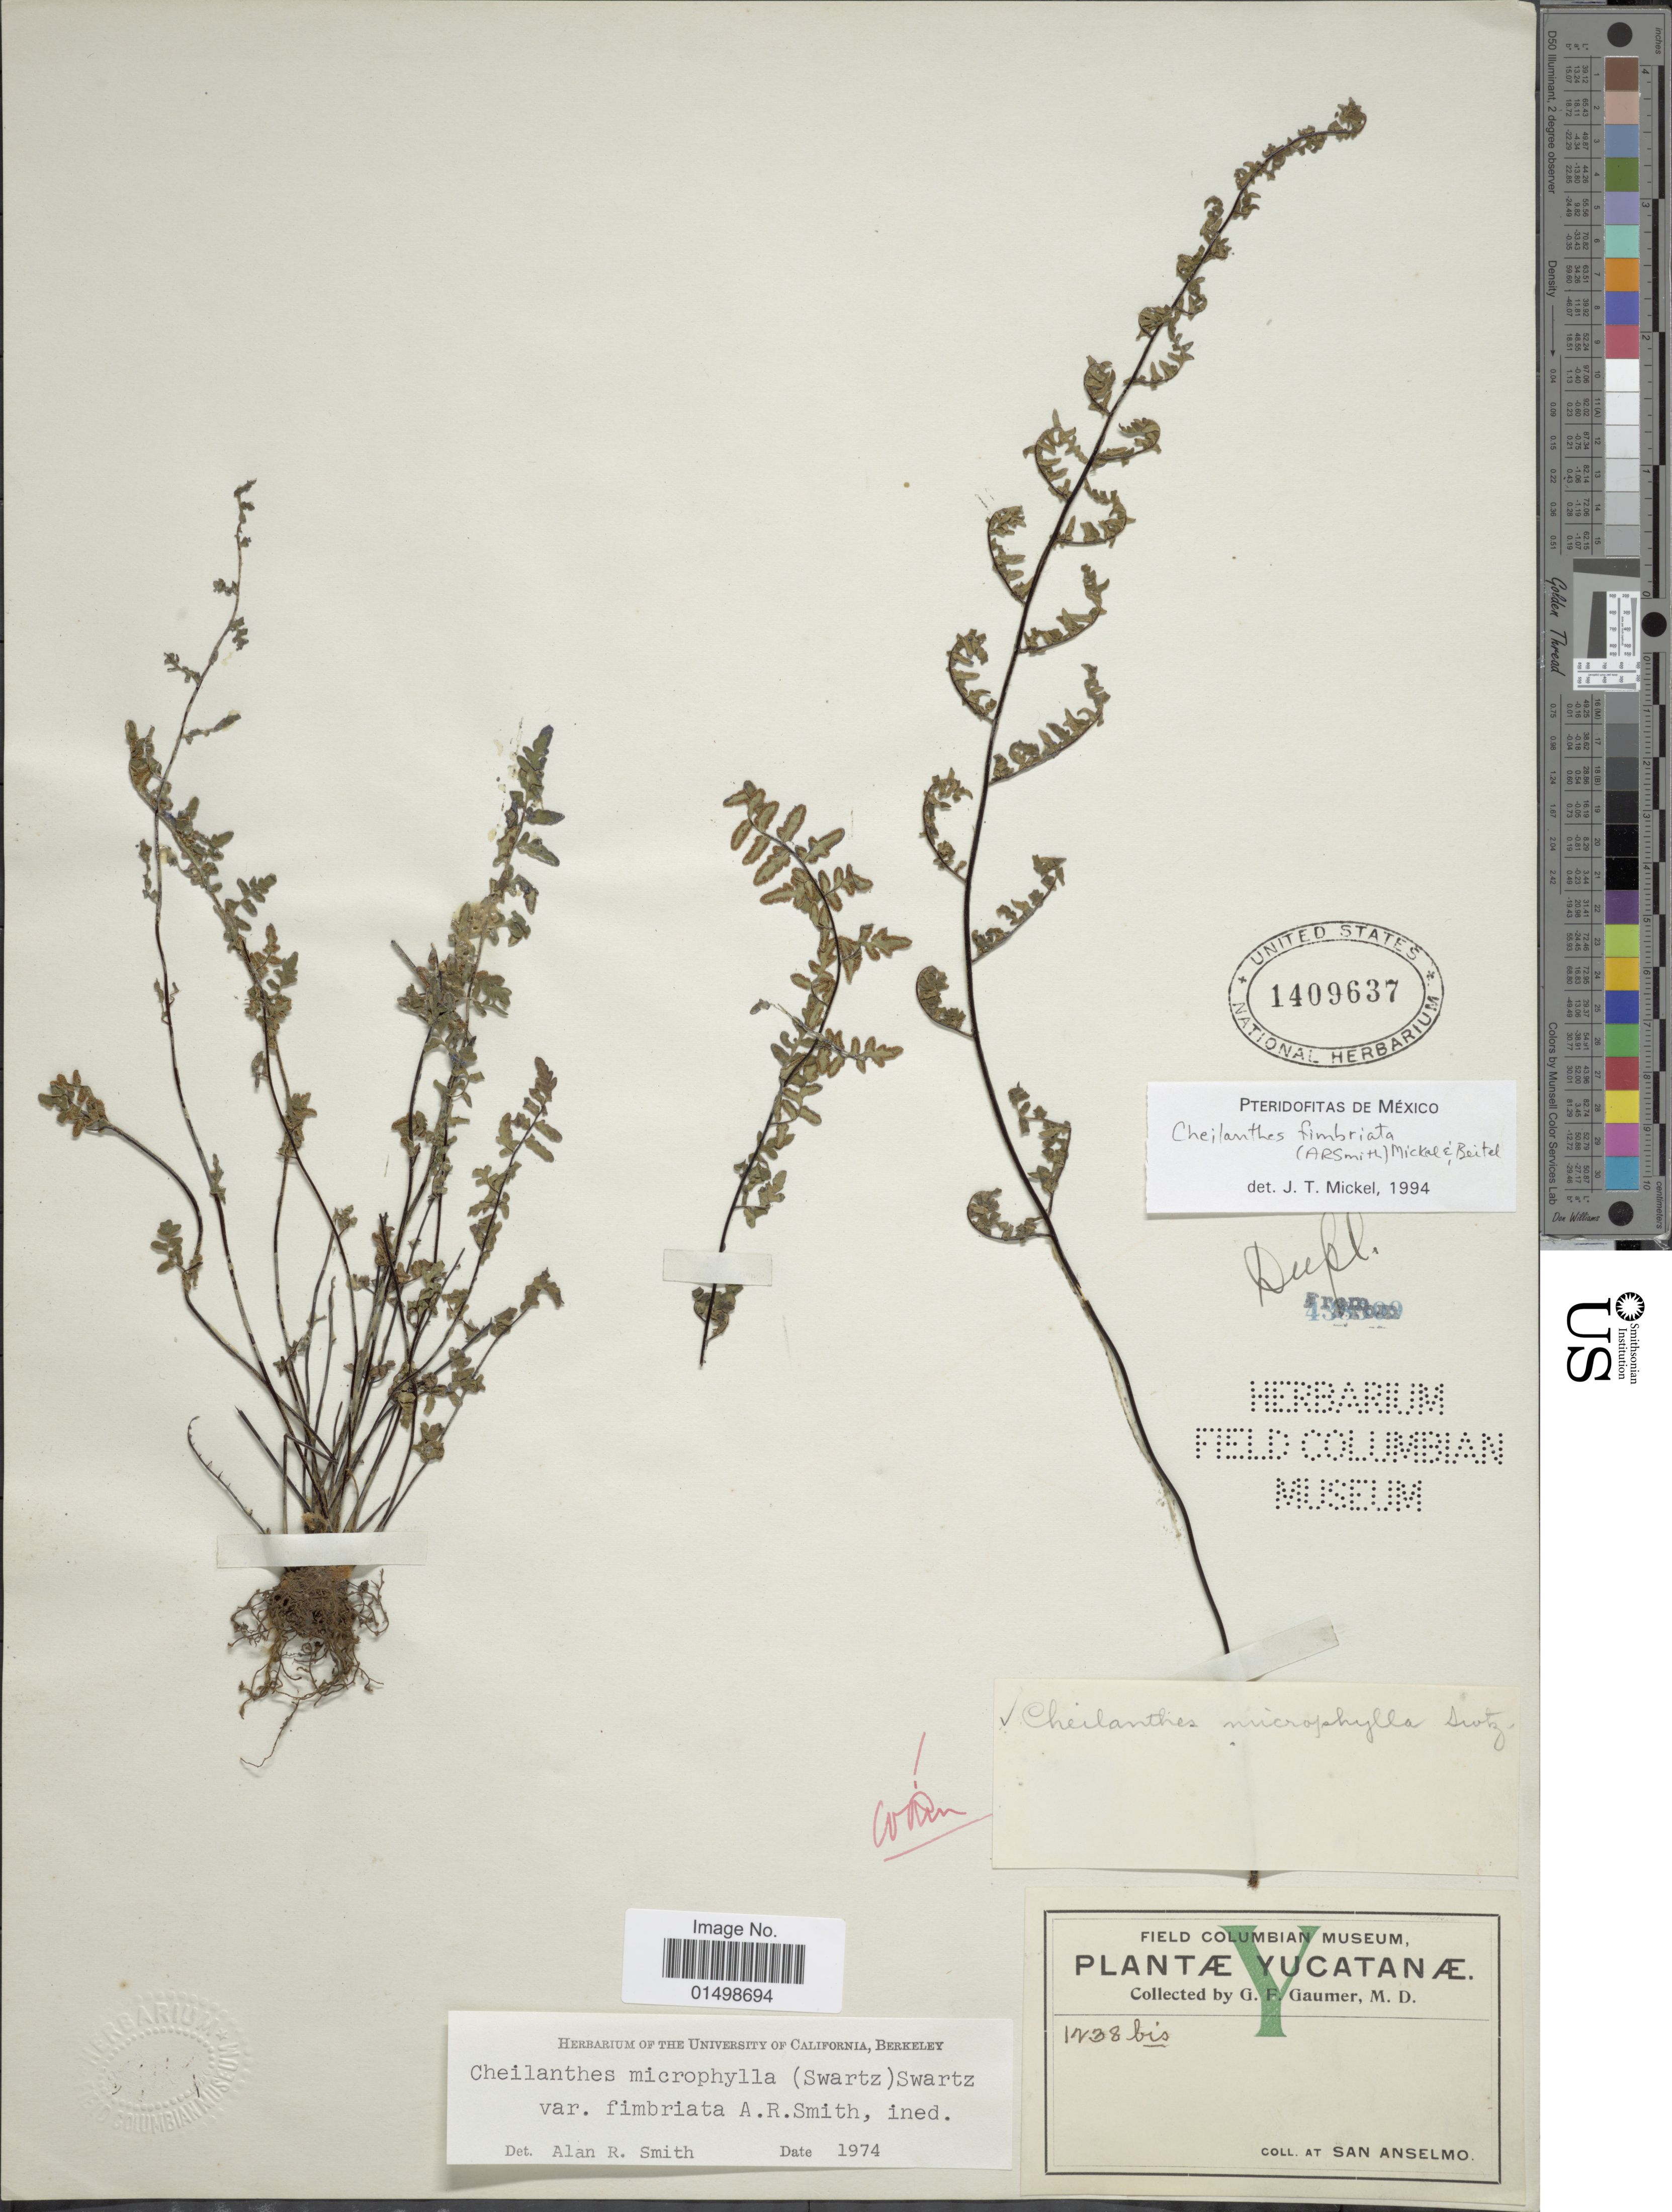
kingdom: Plantae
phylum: Tracheophyta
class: Polypodiopsida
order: Polypodiales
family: Pteridaceae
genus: Cheilanthes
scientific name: Cheilanthes fimbriata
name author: (A.R. Sm.) Mickel & Beitel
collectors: G. F. Gaumer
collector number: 1238bis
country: Mexico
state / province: Yucatán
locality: Yucatanæ, San Anselmo.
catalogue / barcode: US 1409637